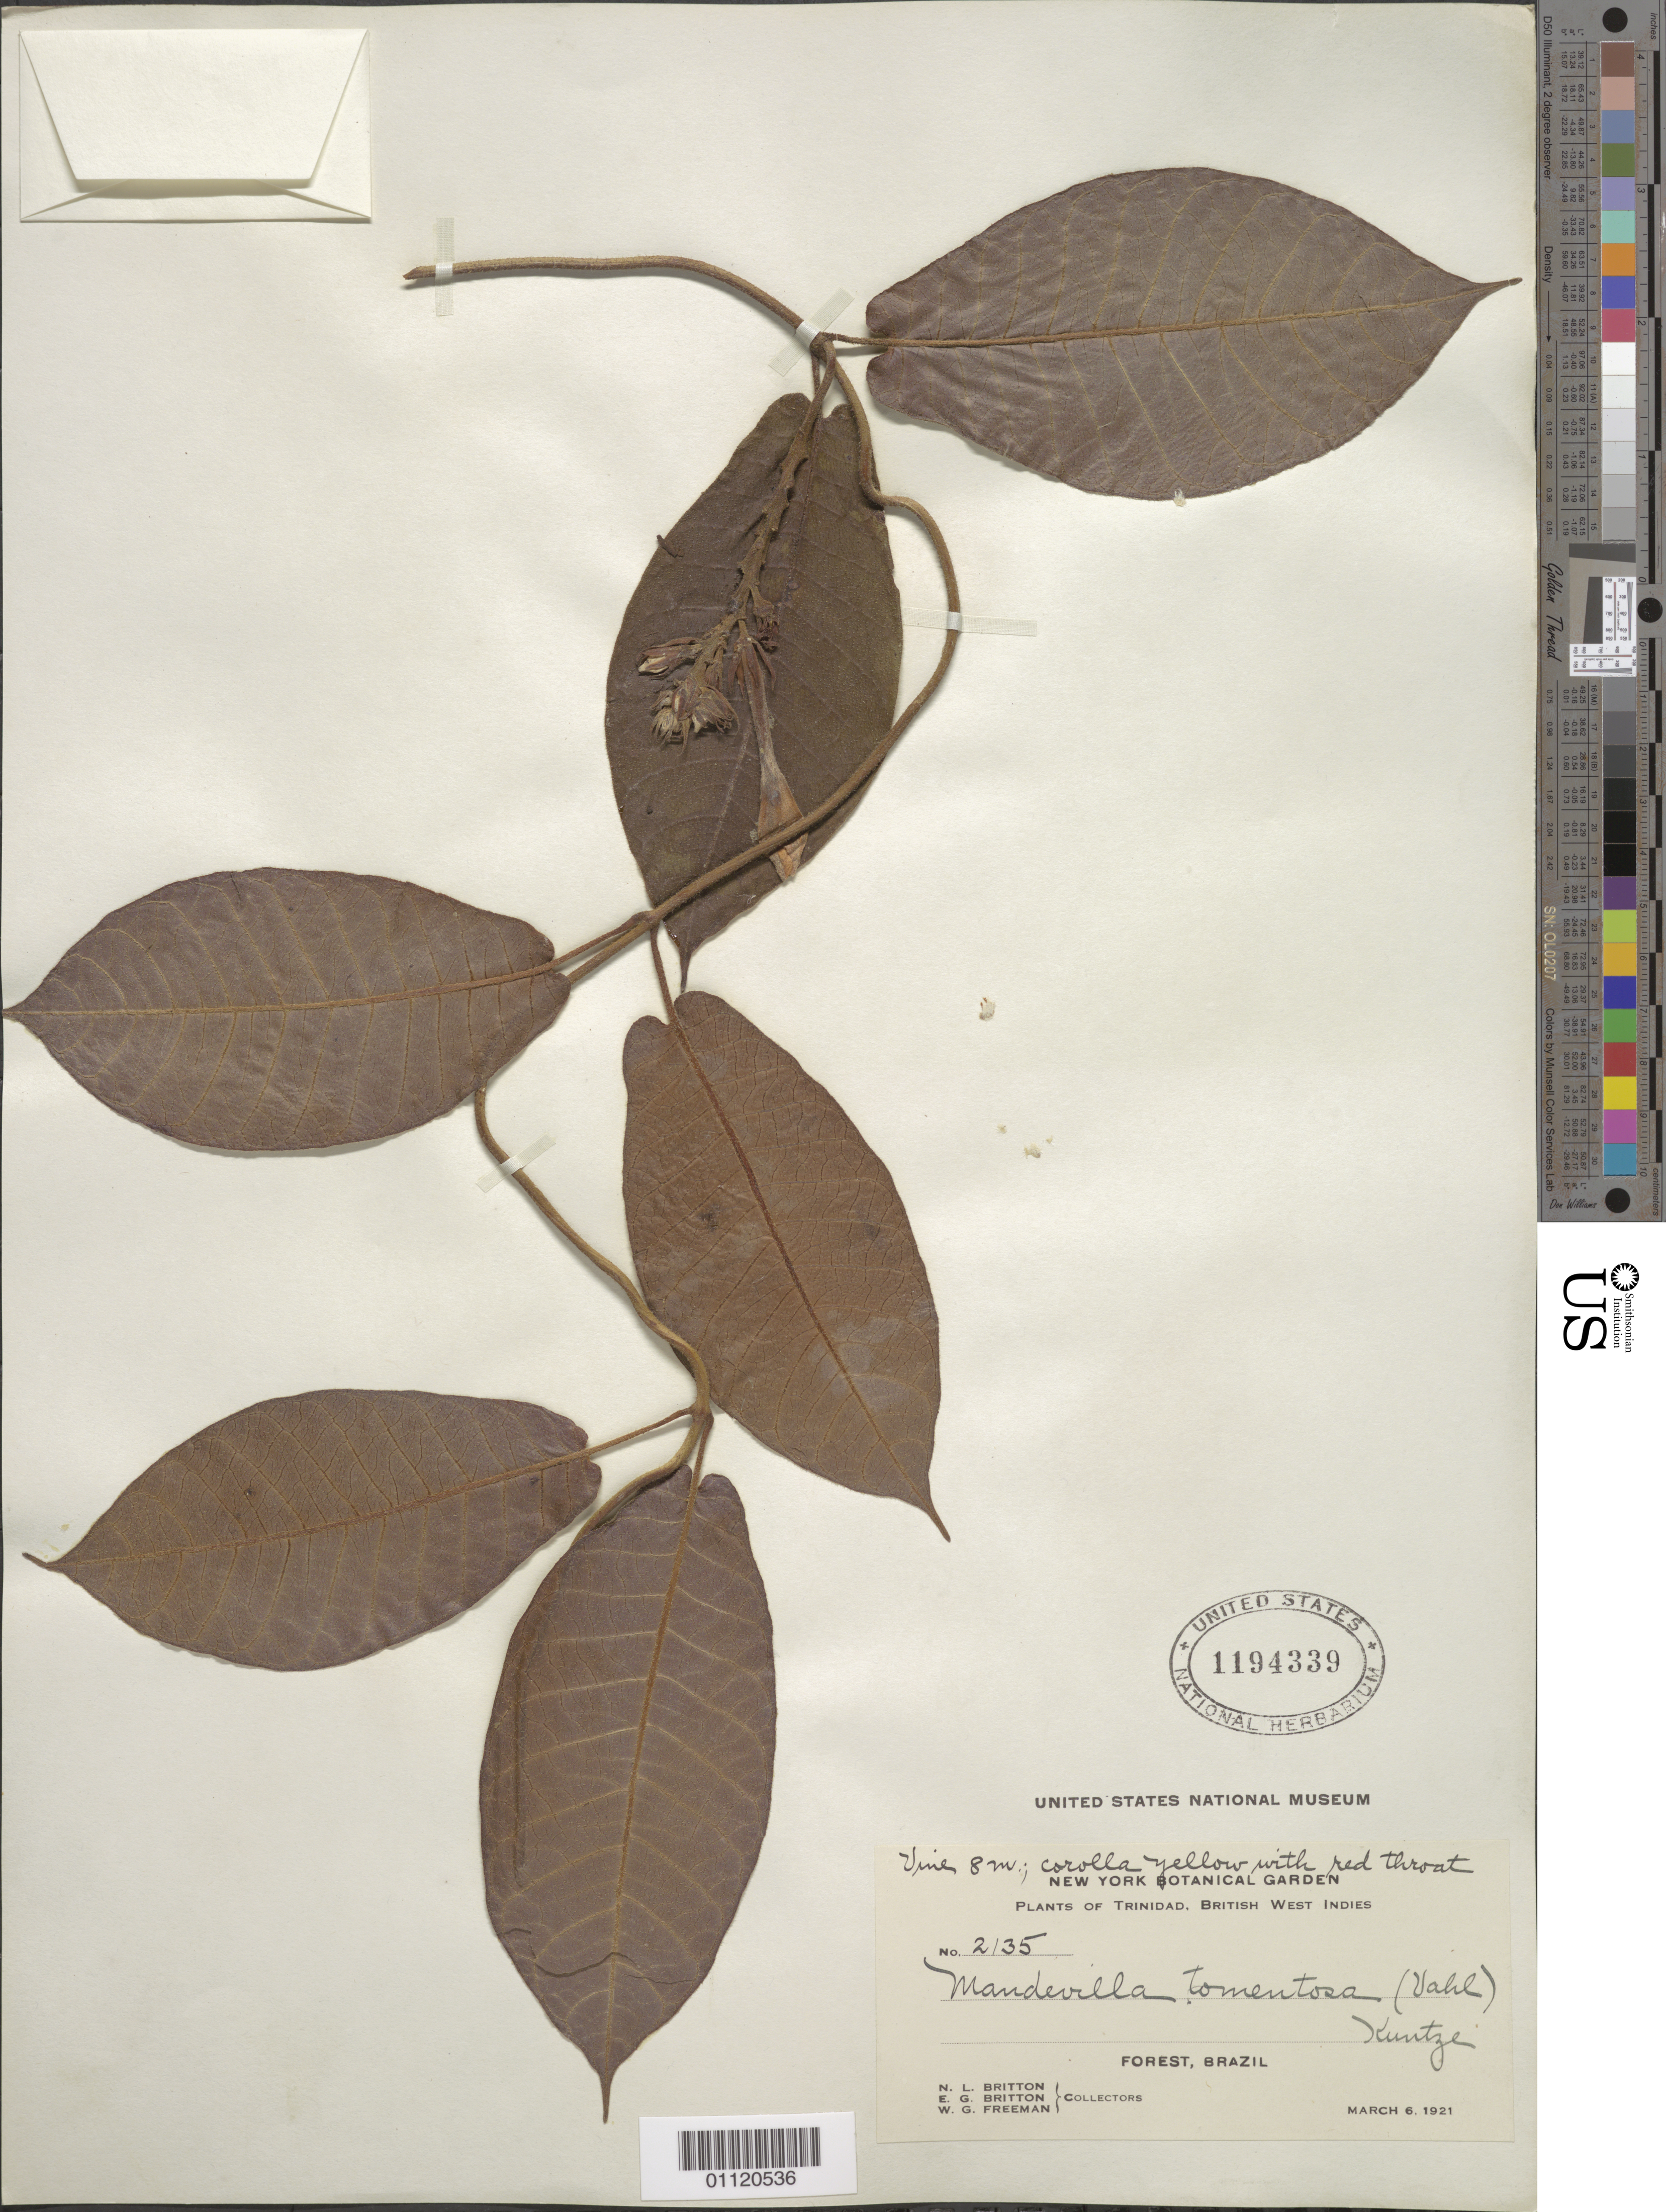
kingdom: Plantae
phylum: Tracheophyta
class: Magnoliopsida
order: Gentianales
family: Apocynaceae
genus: Mandevilla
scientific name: Mandevilla hirsuta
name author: (Rich.) K. Schum.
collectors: N. Britton, E. G. Britton & W. Freeman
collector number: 2135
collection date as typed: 06 Mar 1921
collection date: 1921-03-06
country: Trinidad and Tobago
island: Trinidad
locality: Forest, Brazil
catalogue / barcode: US 1194339